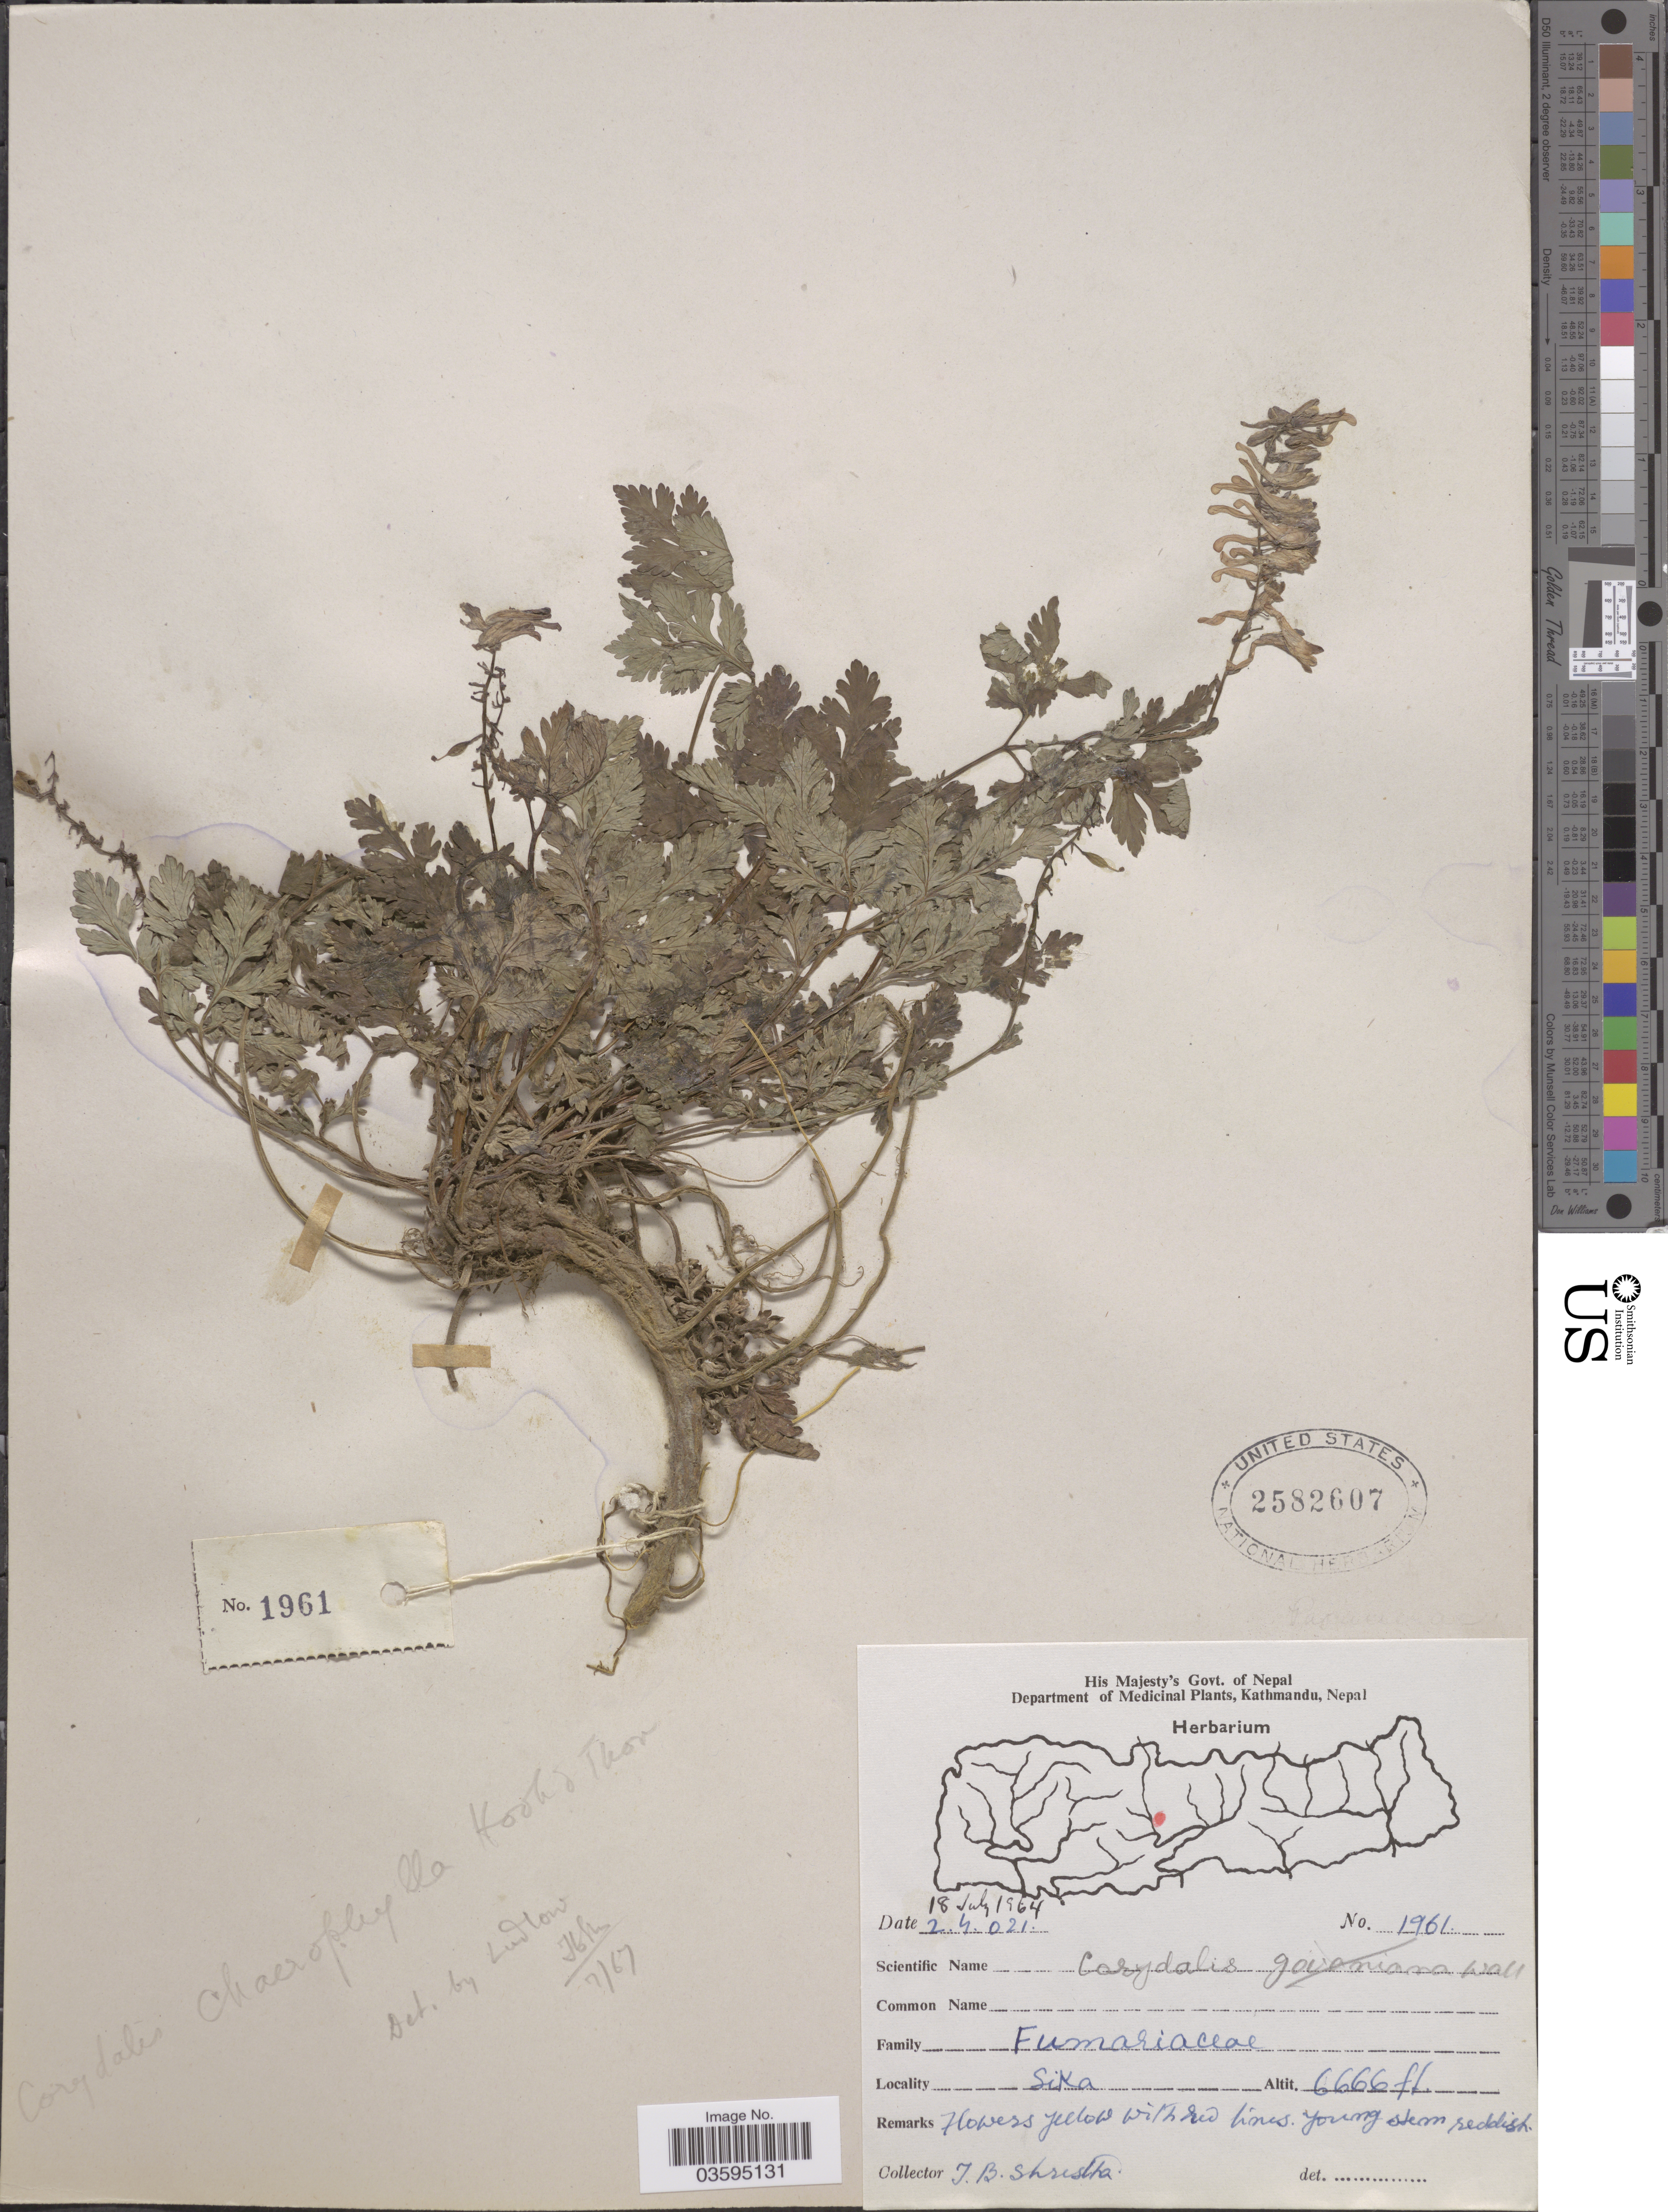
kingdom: Plantae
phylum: Tracheophyta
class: Magnoliopsida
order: Ranunculales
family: Papaveraceae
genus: Corydalis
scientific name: Corydalis chaerophylla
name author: DC.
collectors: T. B. Shrestha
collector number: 1961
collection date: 1964-07-18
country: Nepal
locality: Sika.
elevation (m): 2032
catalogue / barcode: US 2582607